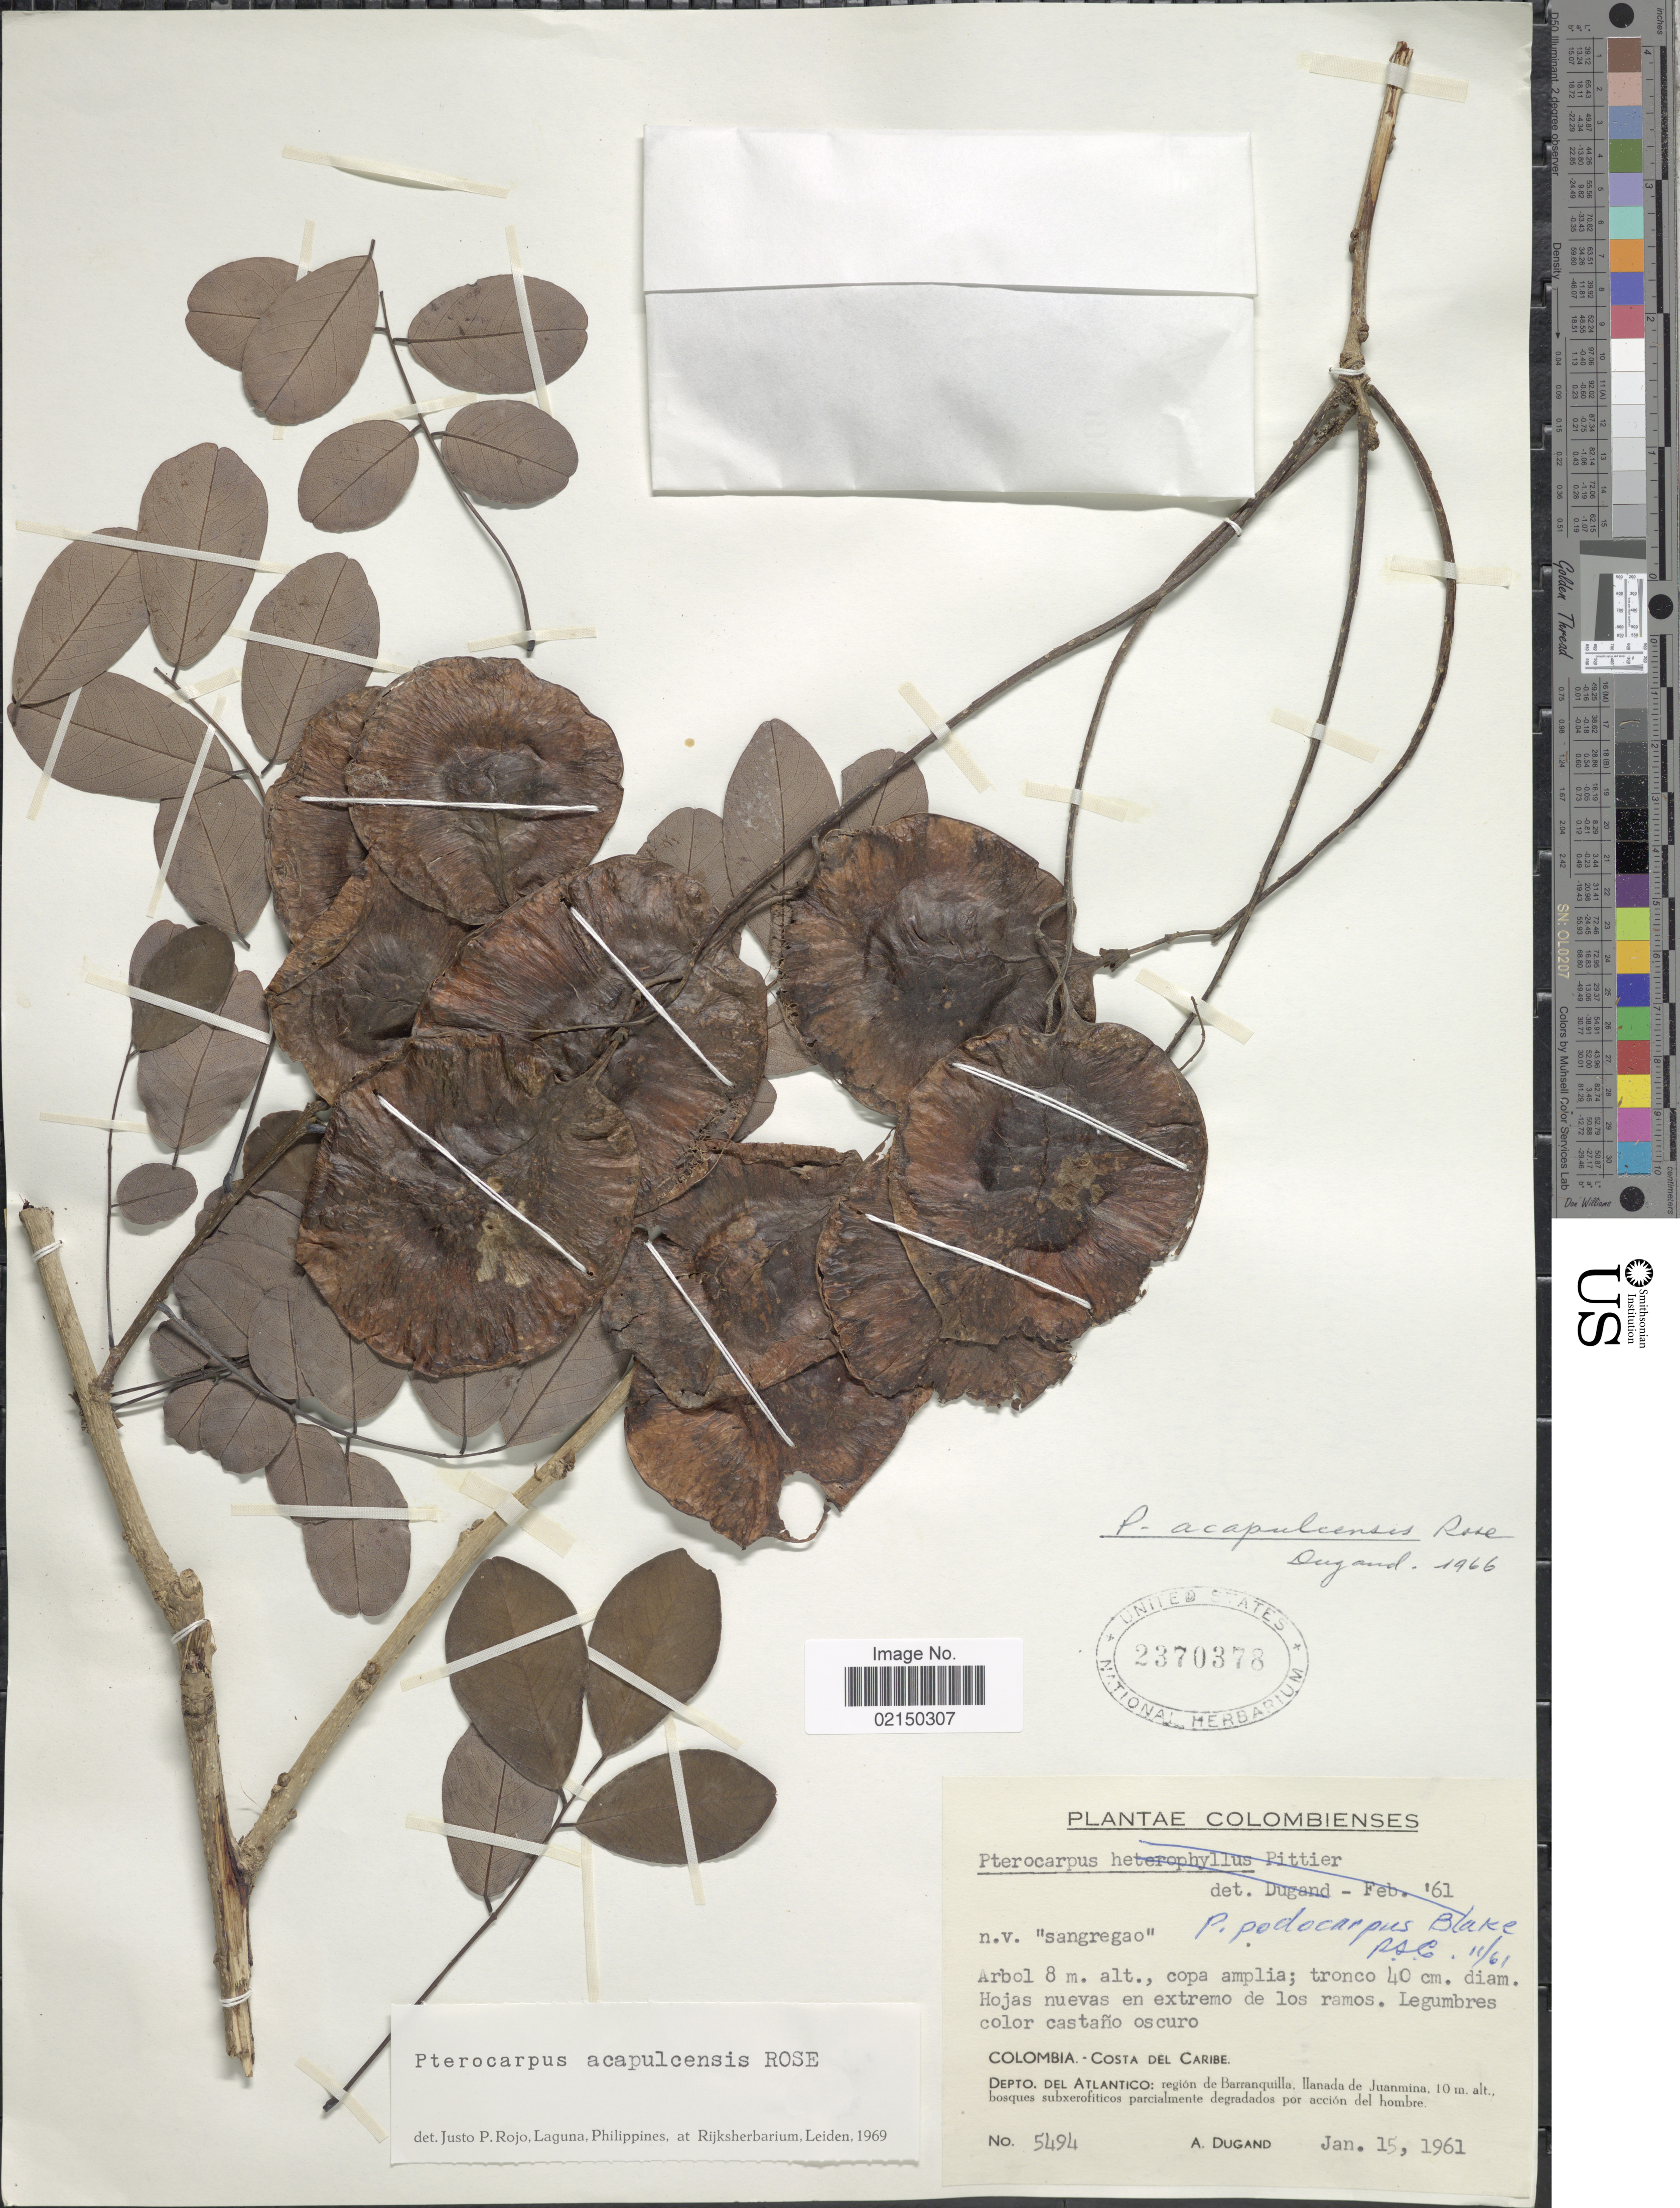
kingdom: Plantae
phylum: Tracheophyta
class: Magnoliopsida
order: Fabales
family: Fabaceae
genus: Pterocarpus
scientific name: Pterocarpus acapulcensis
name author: Rose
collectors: A. Dugand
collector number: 5494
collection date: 1961-01-15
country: Colombia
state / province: Atlántico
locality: Costa del Caribe, region de Barranquilla, llanada de Juanmina, bosques subxerofiticos parcialmente degrados por accion del hombre, Colombienses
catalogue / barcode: US 2370378